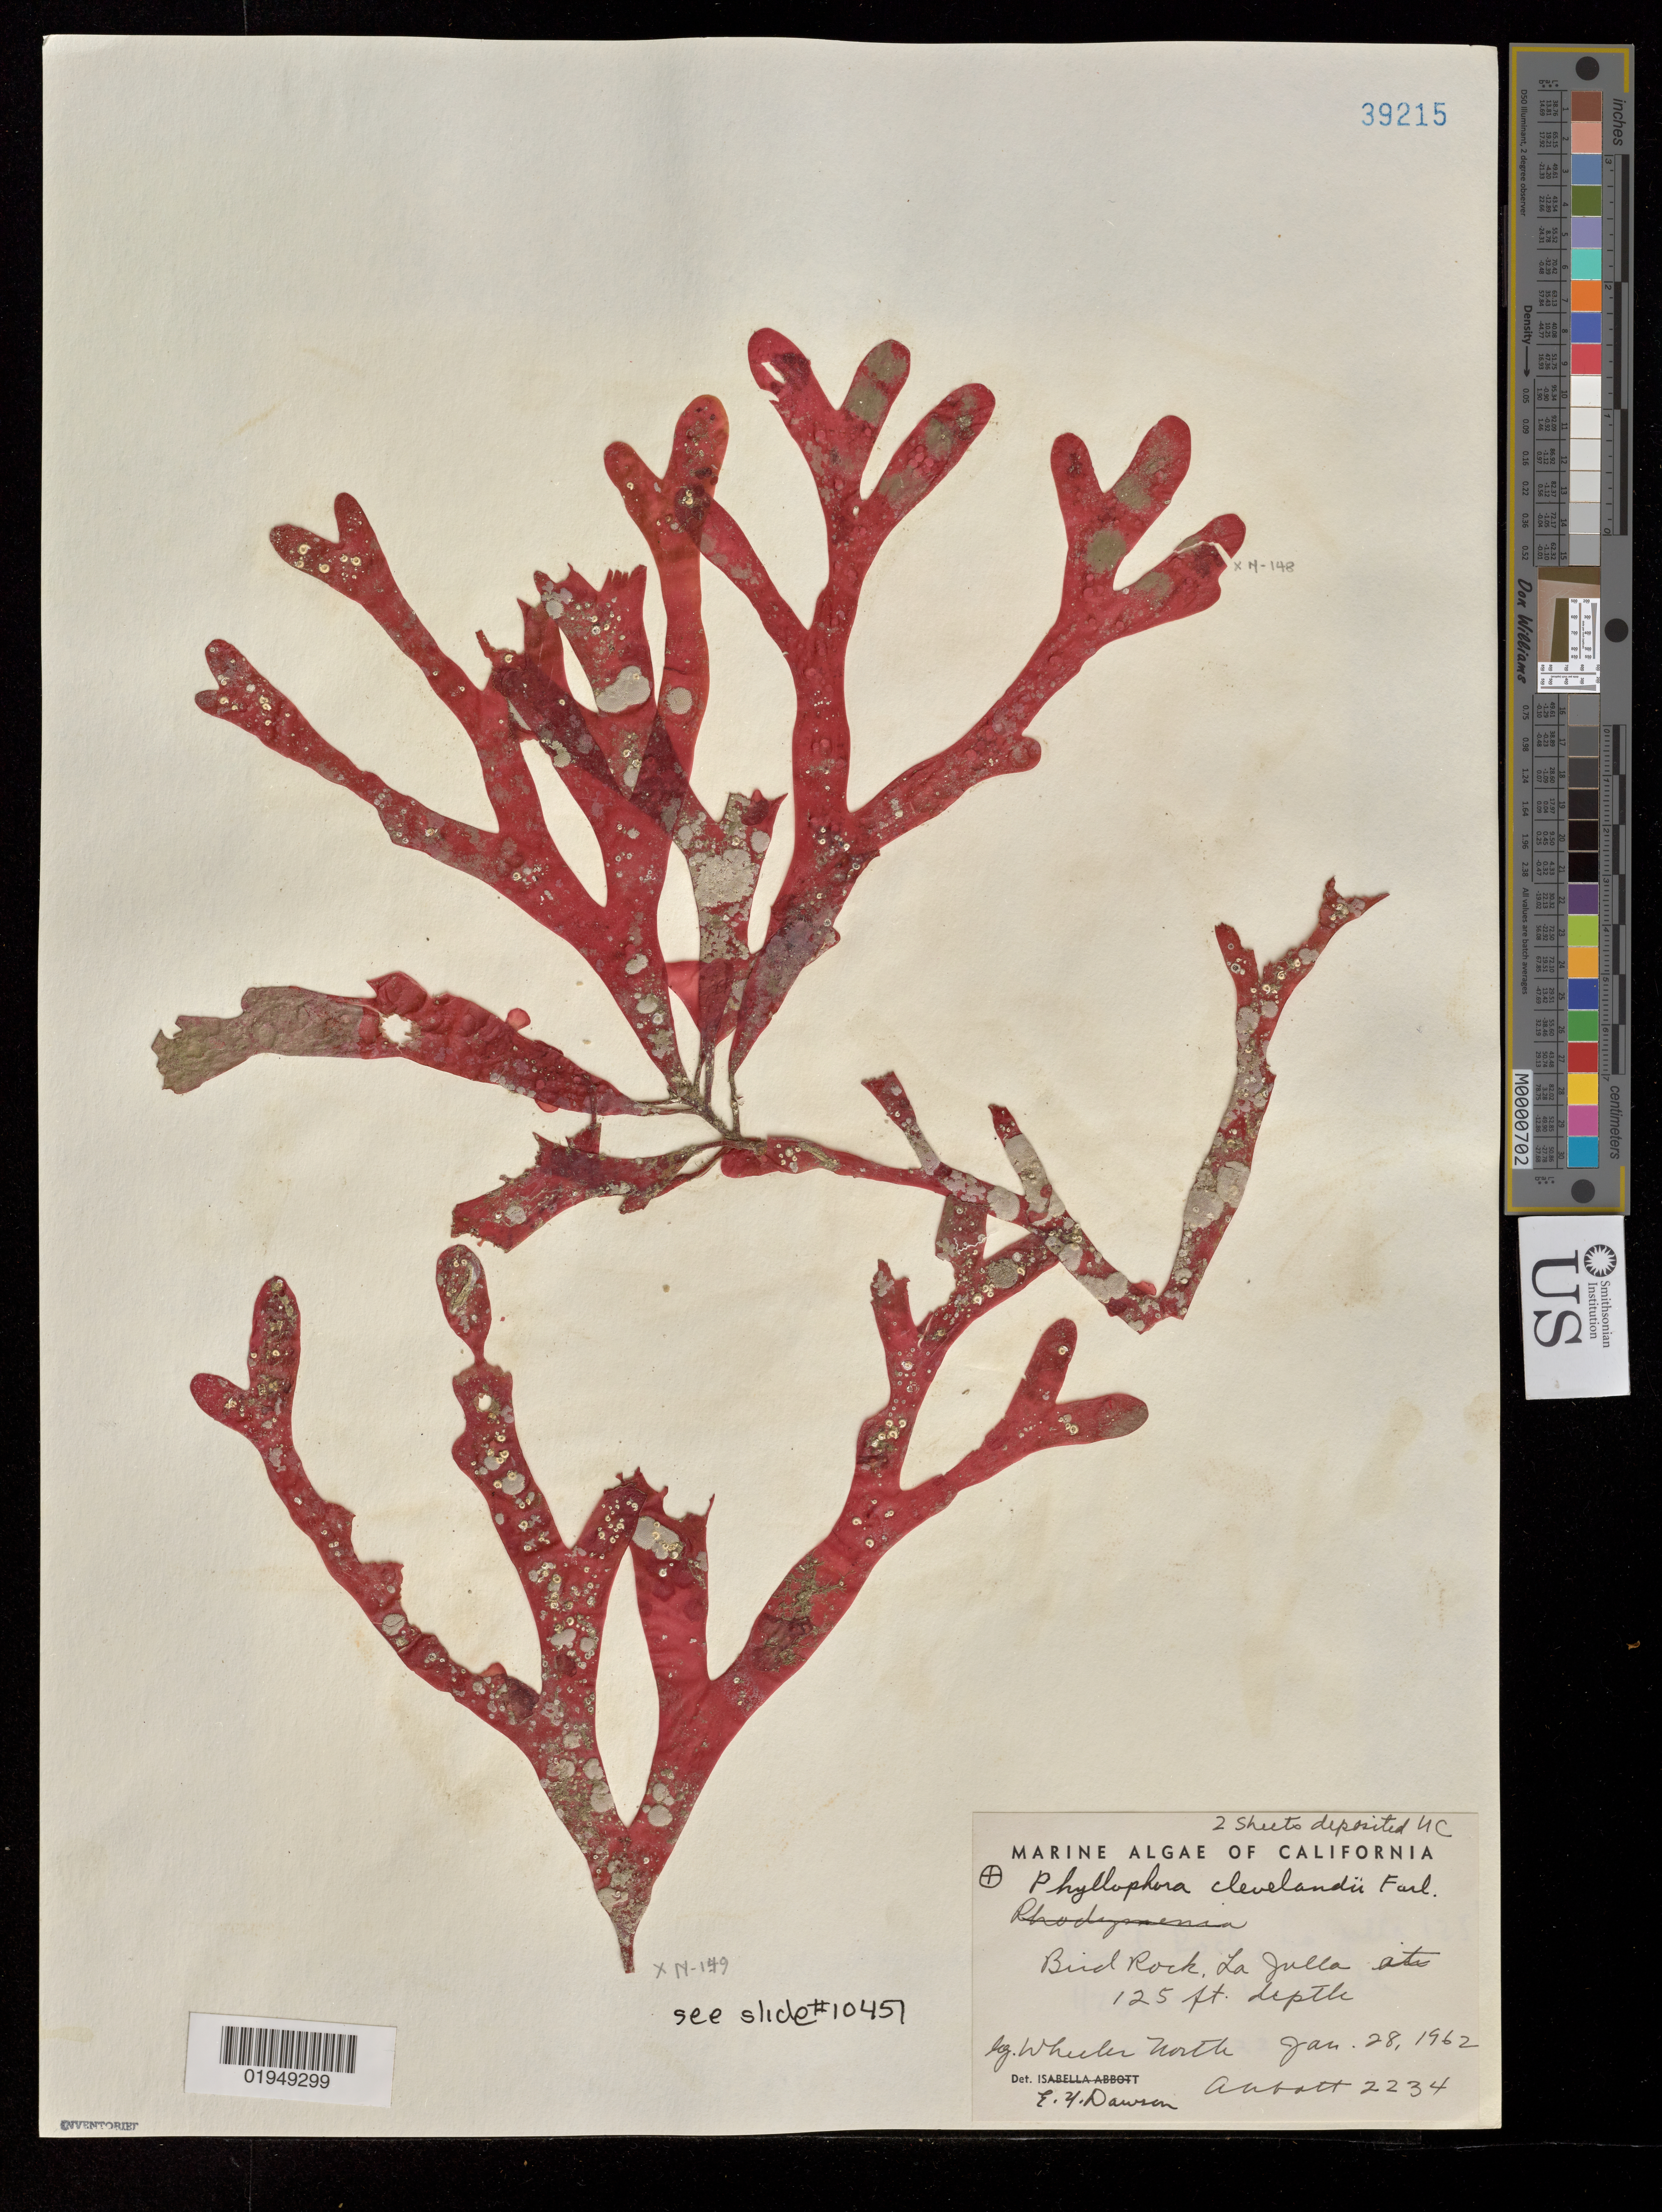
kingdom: Plantae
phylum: Rhodophyta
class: Florideophyceae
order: Gigartinales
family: Phyllophoraceae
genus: Ozophora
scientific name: Ozophora clevelandii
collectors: W. North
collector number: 2234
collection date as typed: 28 Jan 1962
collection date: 1962-01-28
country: United States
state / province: California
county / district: San Diego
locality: Bird Rock, La Jolla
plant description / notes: See microslide #10451.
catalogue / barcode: US 39215